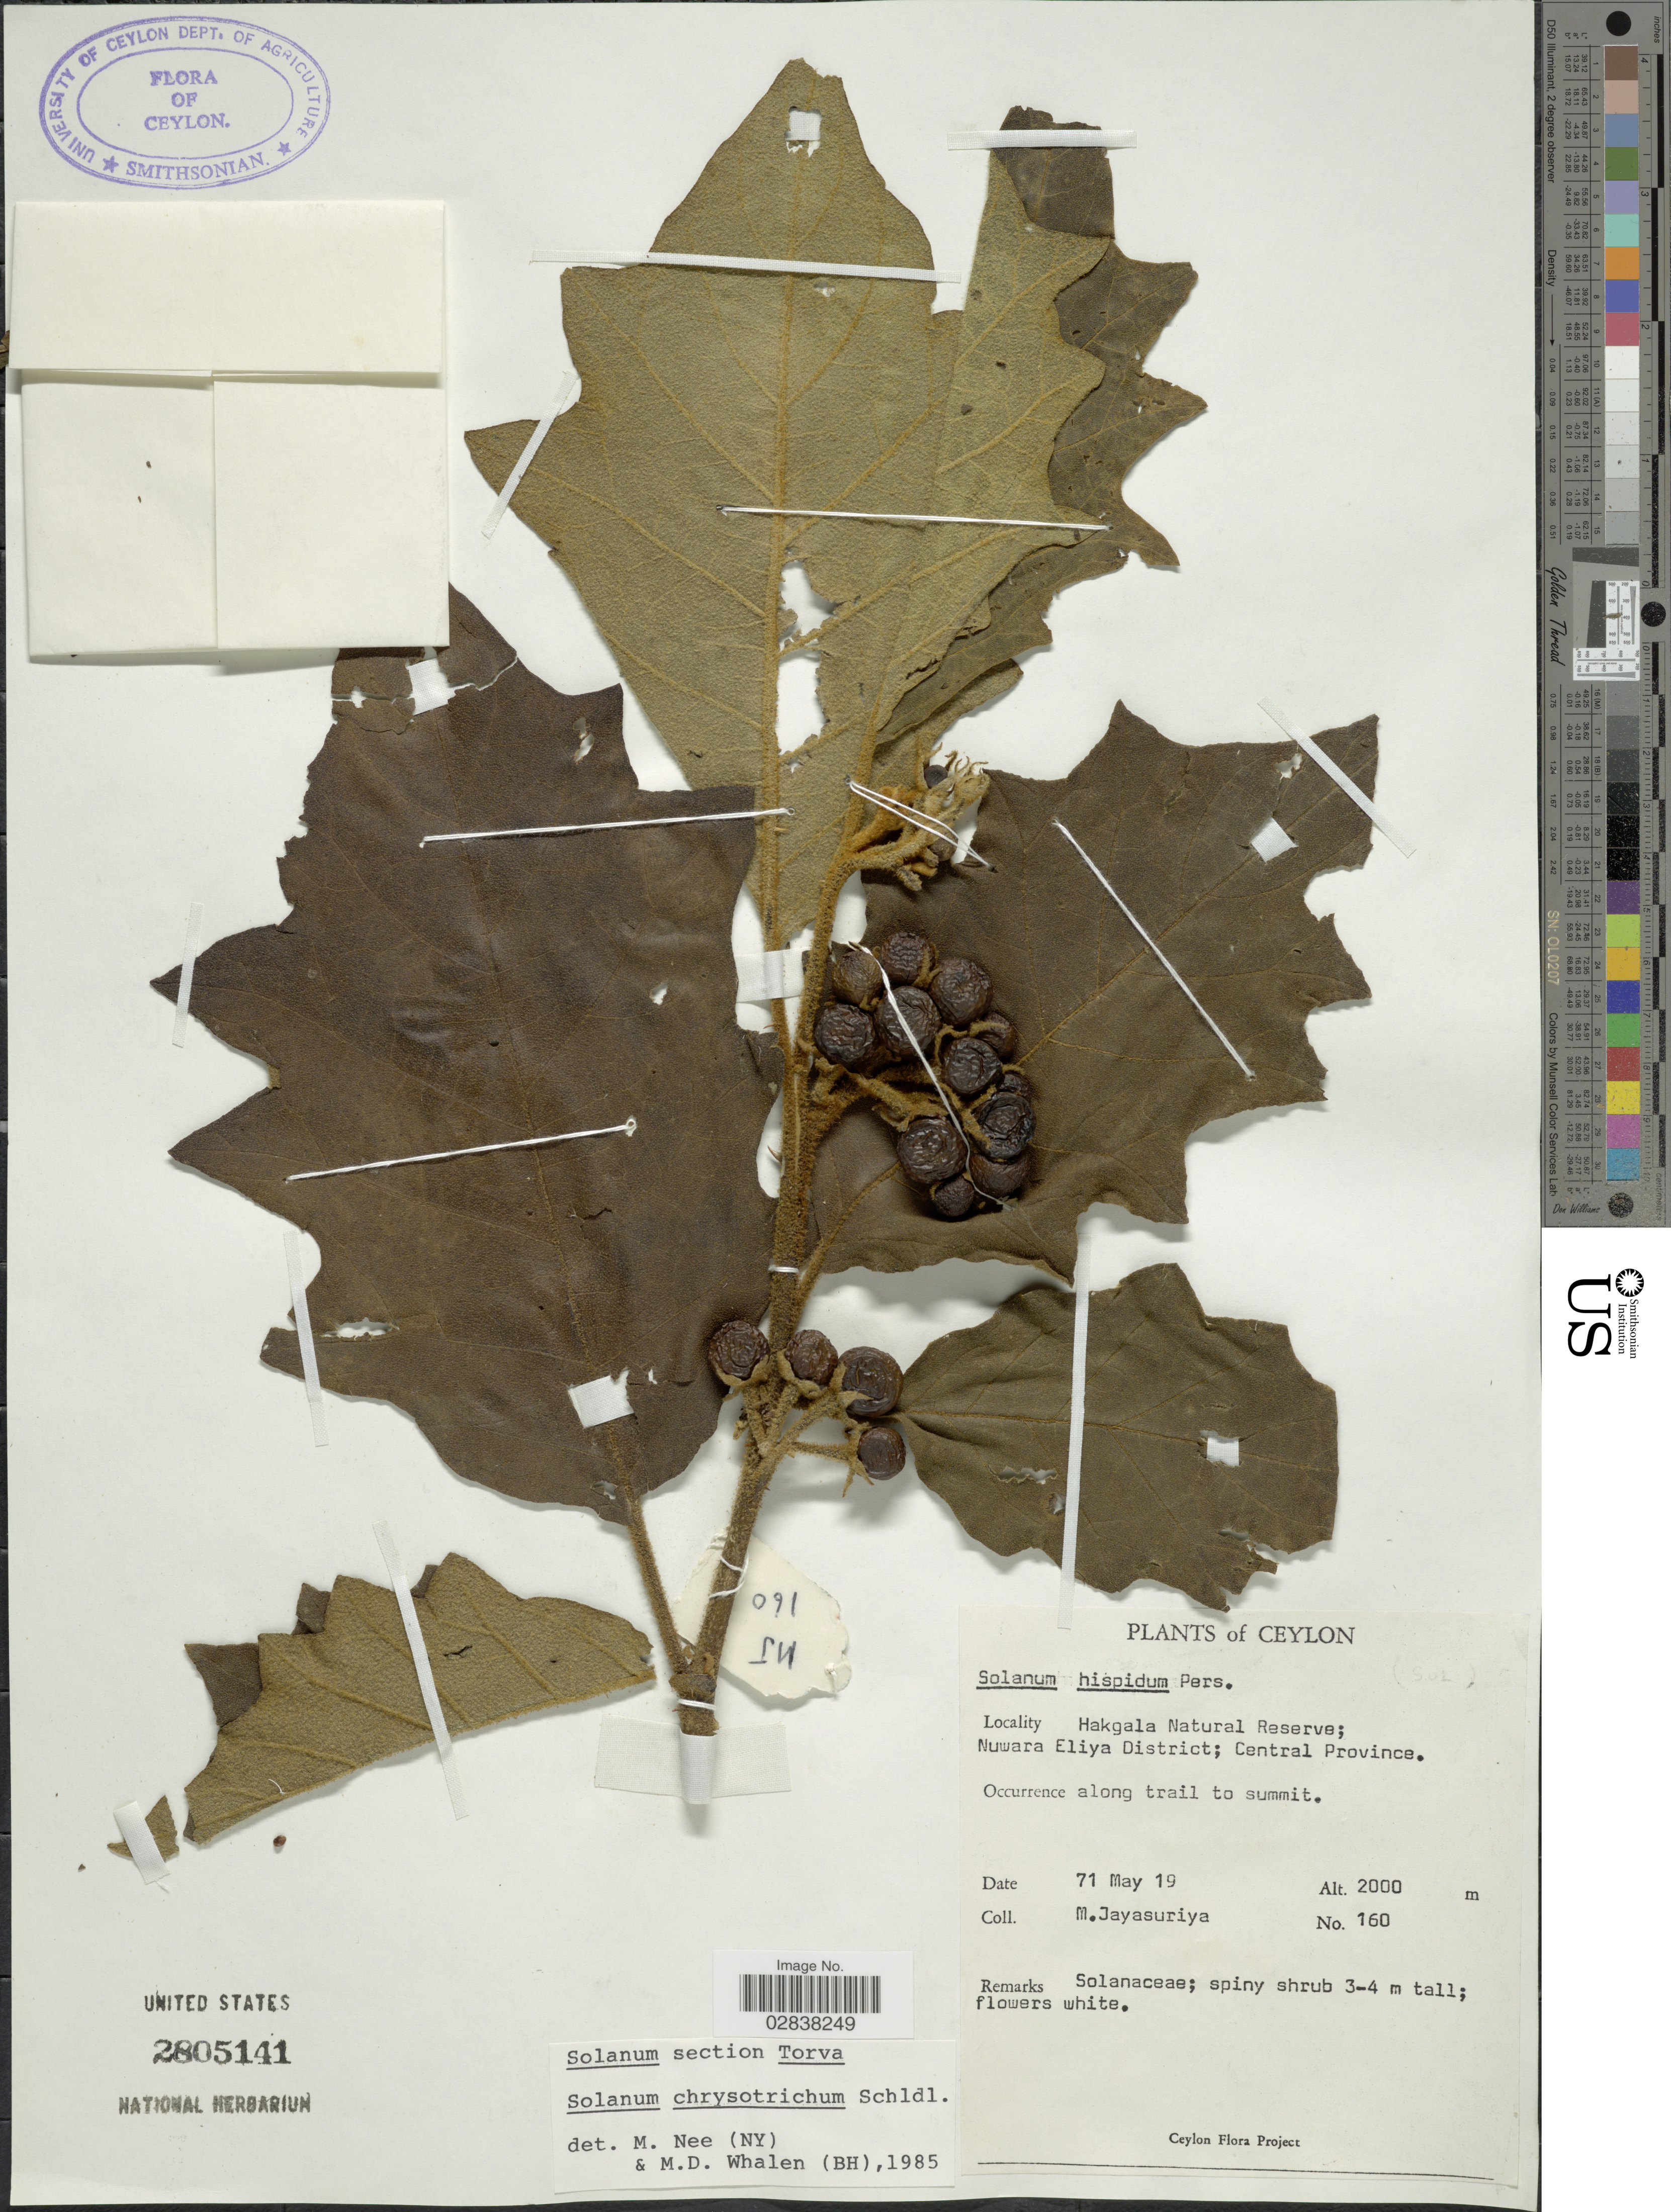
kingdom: Plantae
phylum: Tracheophyta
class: Magnoliopsida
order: Solanales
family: Solanaceae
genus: Solanum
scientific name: Solanum chrysotrichum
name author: Schltdl.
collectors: M. Jayasuriya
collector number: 160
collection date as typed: Transcribed d/m/y: 71/5/19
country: Sri Lanka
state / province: Central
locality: Ceylon, Hakgala Natural Reserve, Nuwara Eliya District, Central Province.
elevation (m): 2000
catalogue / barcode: US 2805141